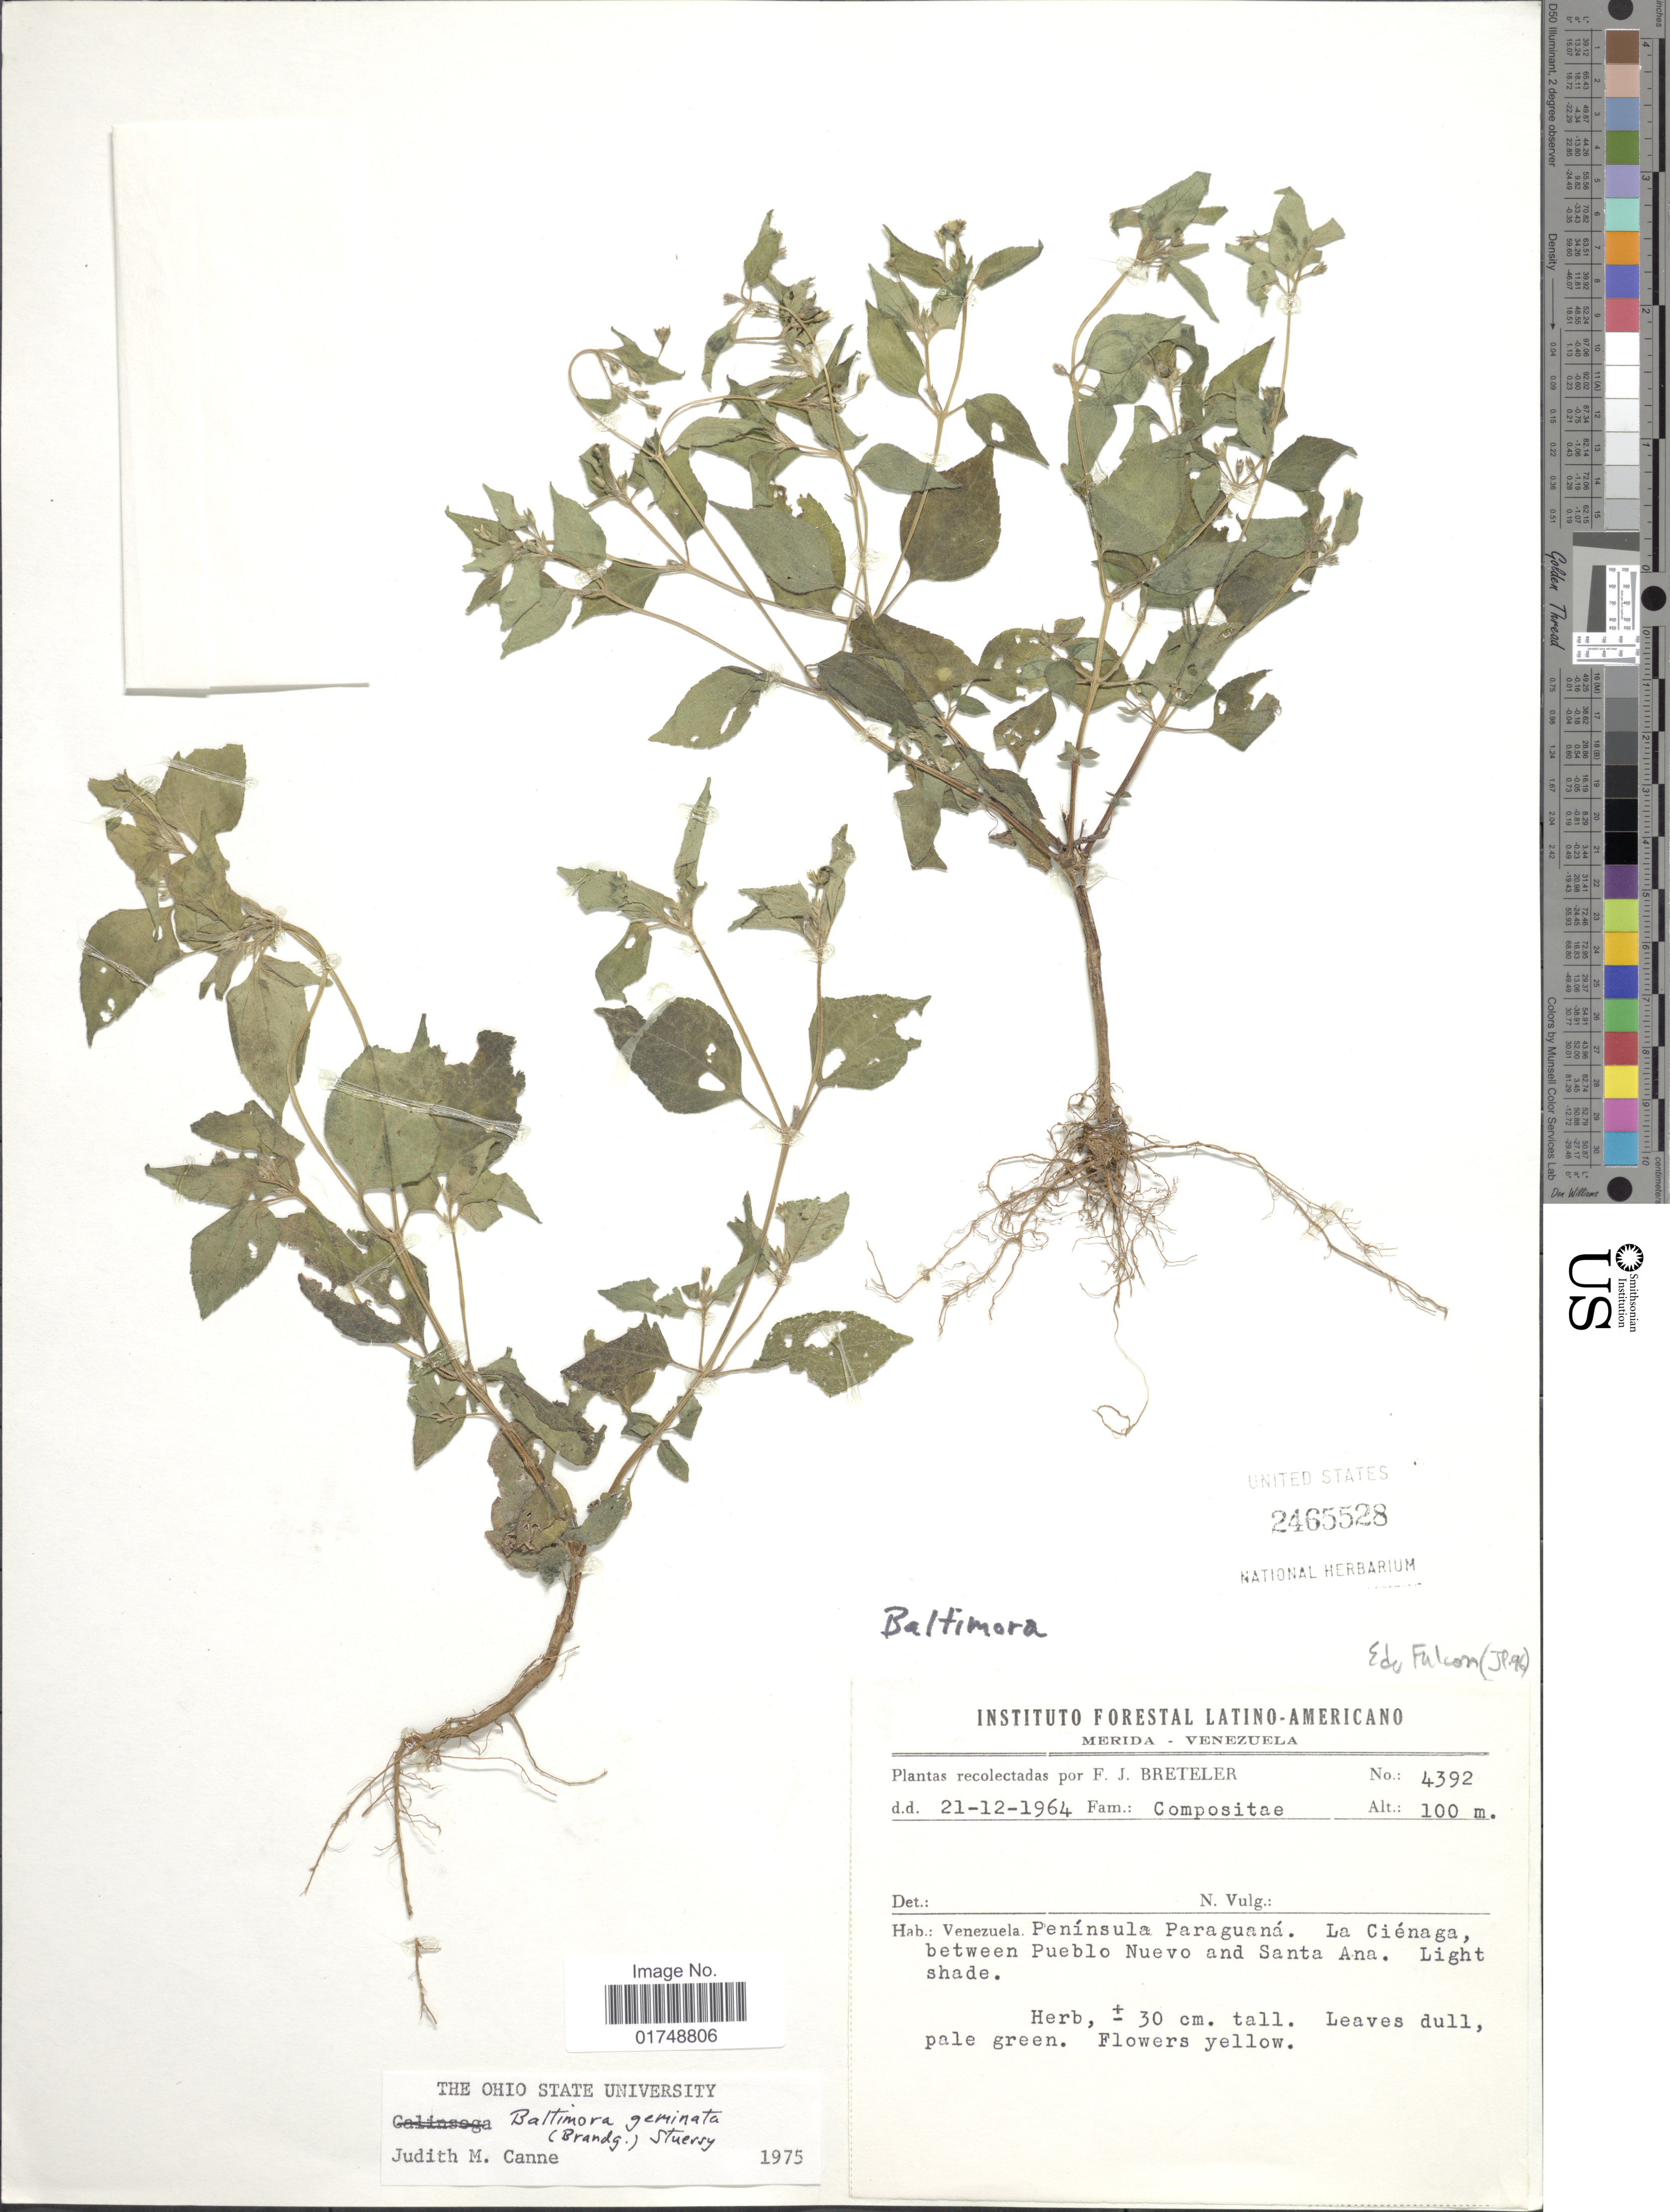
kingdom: Plantae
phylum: Tracheophyta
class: Magnoliopsida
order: Asterales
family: Asteraceae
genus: Baltimora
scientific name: Baltimora geminata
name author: (Brandegee) Stuessy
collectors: F. J. Breteler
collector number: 4392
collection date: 1964-12-21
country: Venezuela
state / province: Mérida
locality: Venezuela. Peninsula Paraguana. La Cienaga, between Pueblo Nuevo and Santa Ana. Light shade.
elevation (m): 100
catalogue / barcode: US 2465528